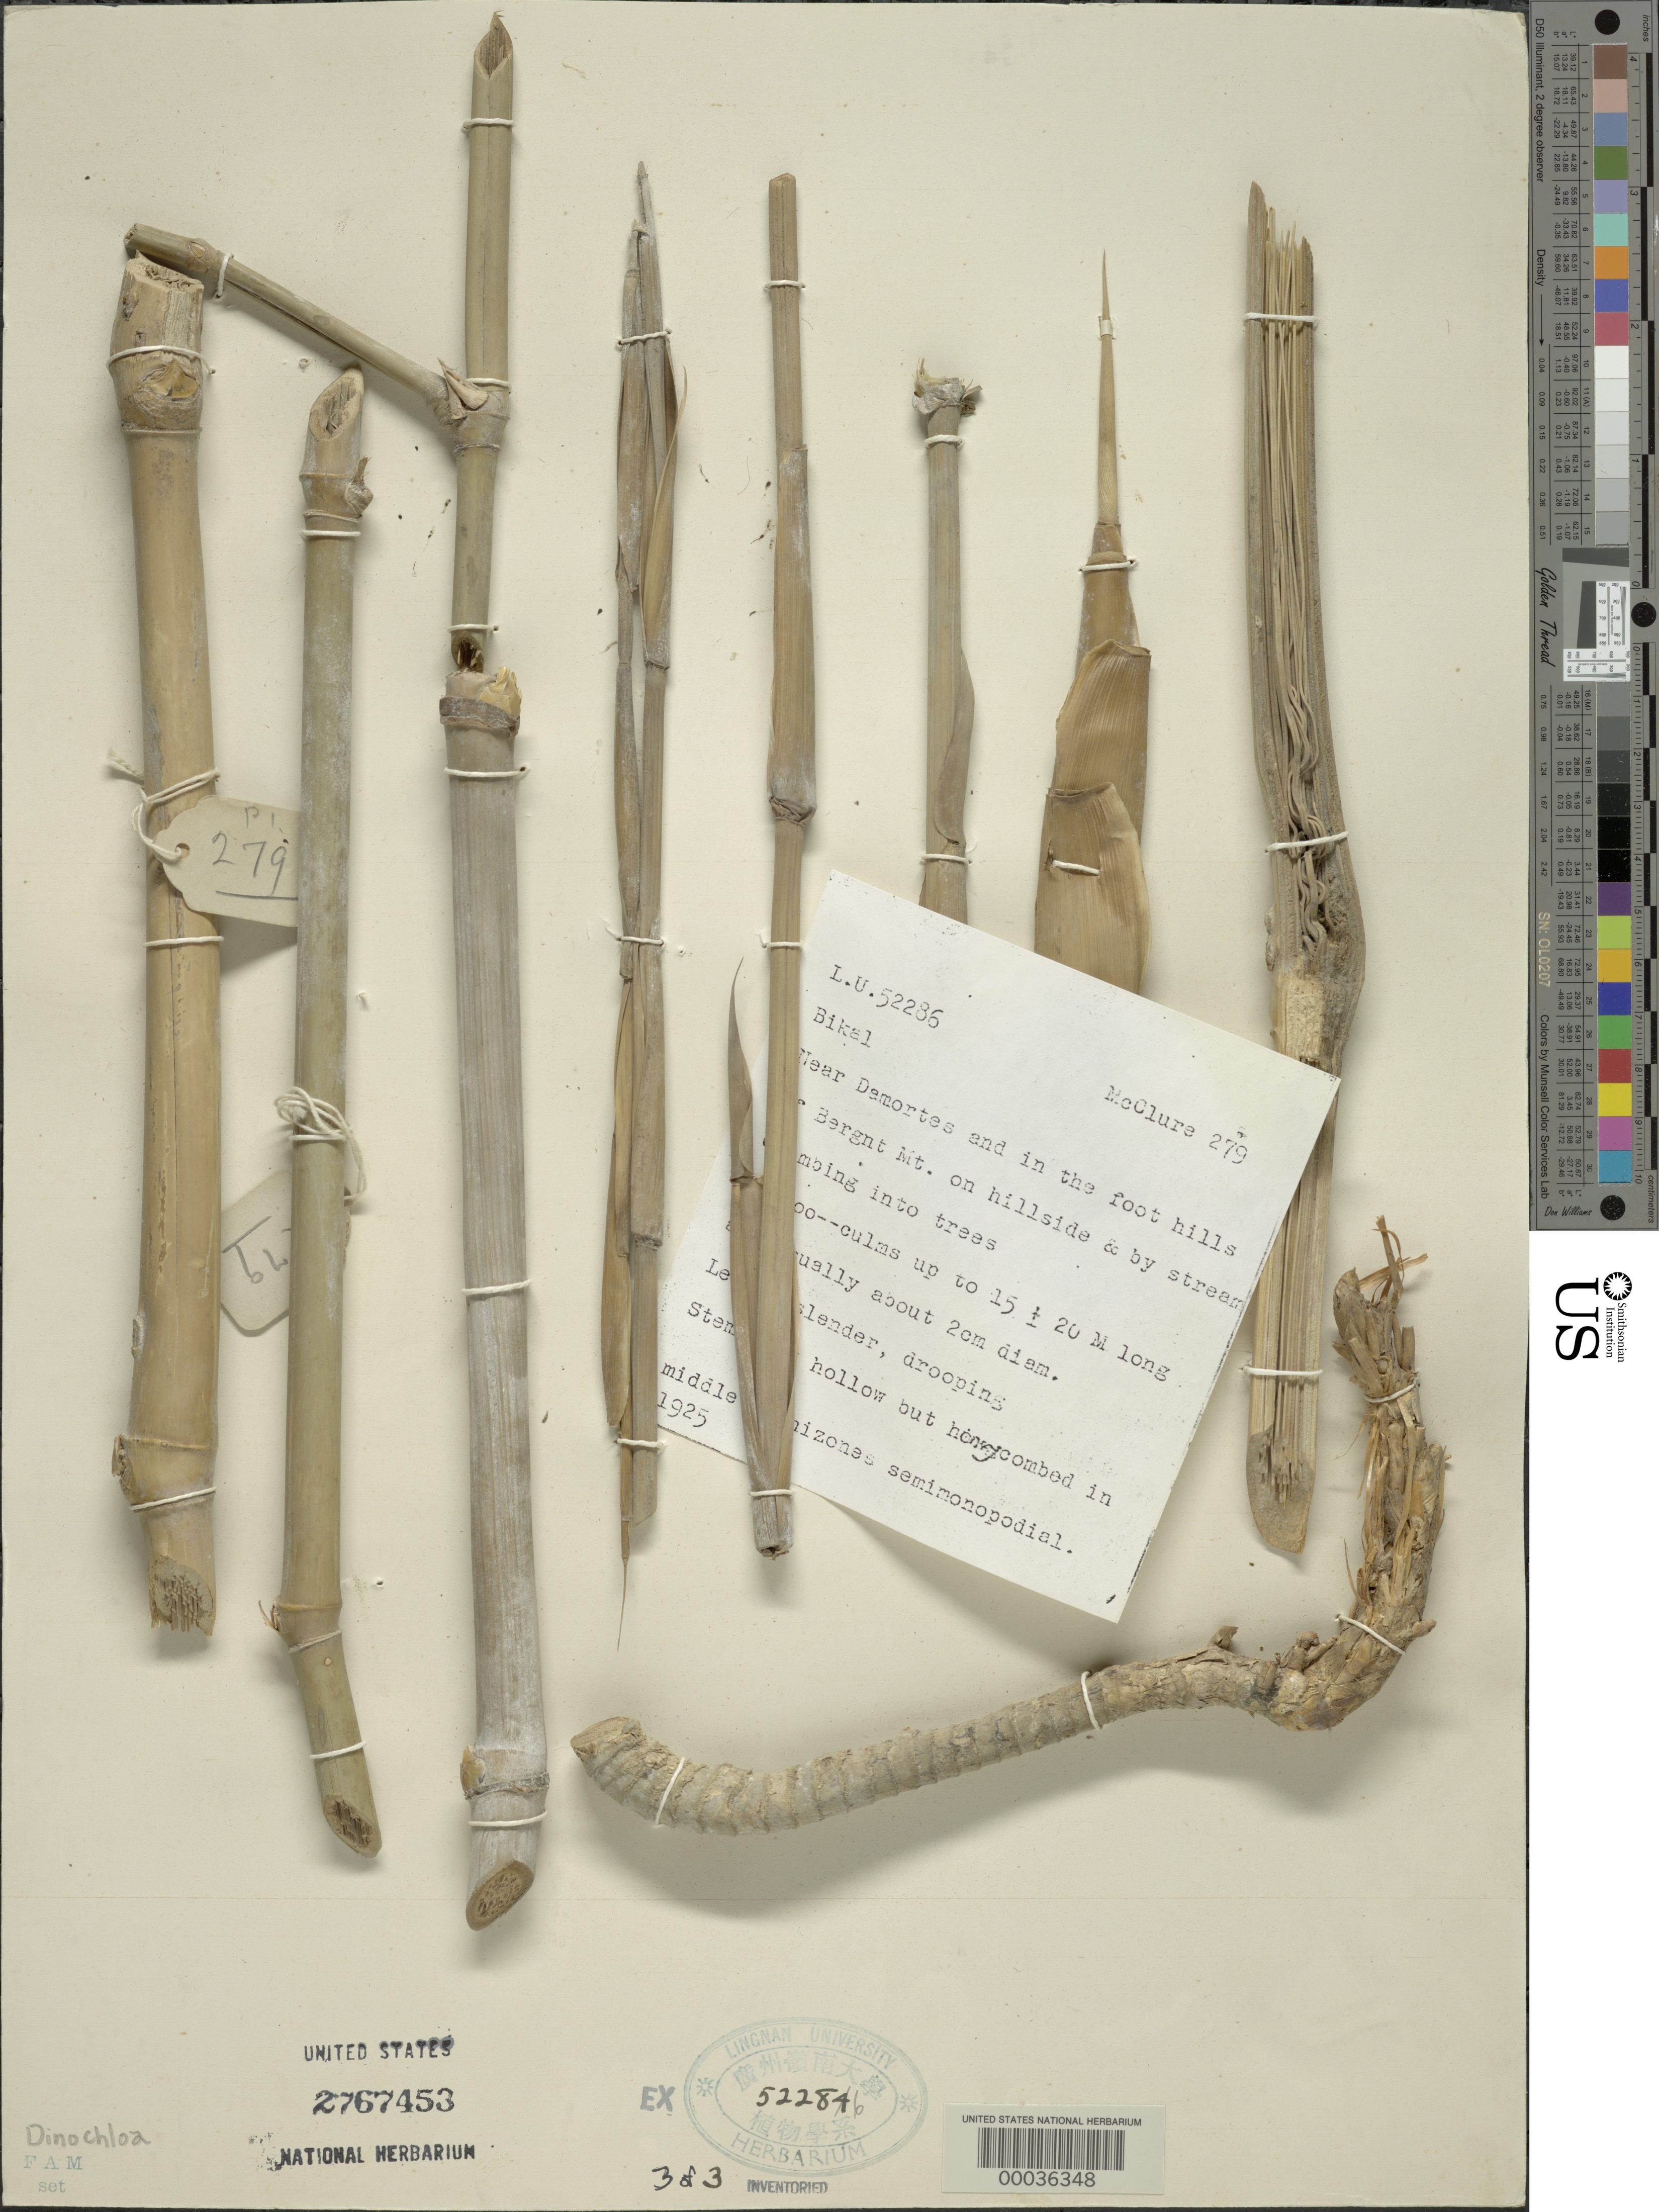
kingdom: Plantae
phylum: Tracheophyta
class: Liliopsida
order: Poales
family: Poaceae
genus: Dinochloa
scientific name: Dinochloa sp.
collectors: F. A. McClure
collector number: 279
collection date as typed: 1925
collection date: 1925-09/1925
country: Philippines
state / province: Cordillera (Administrative Region)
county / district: Benguet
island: Luzon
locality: Damortes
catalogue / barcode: US 2767453